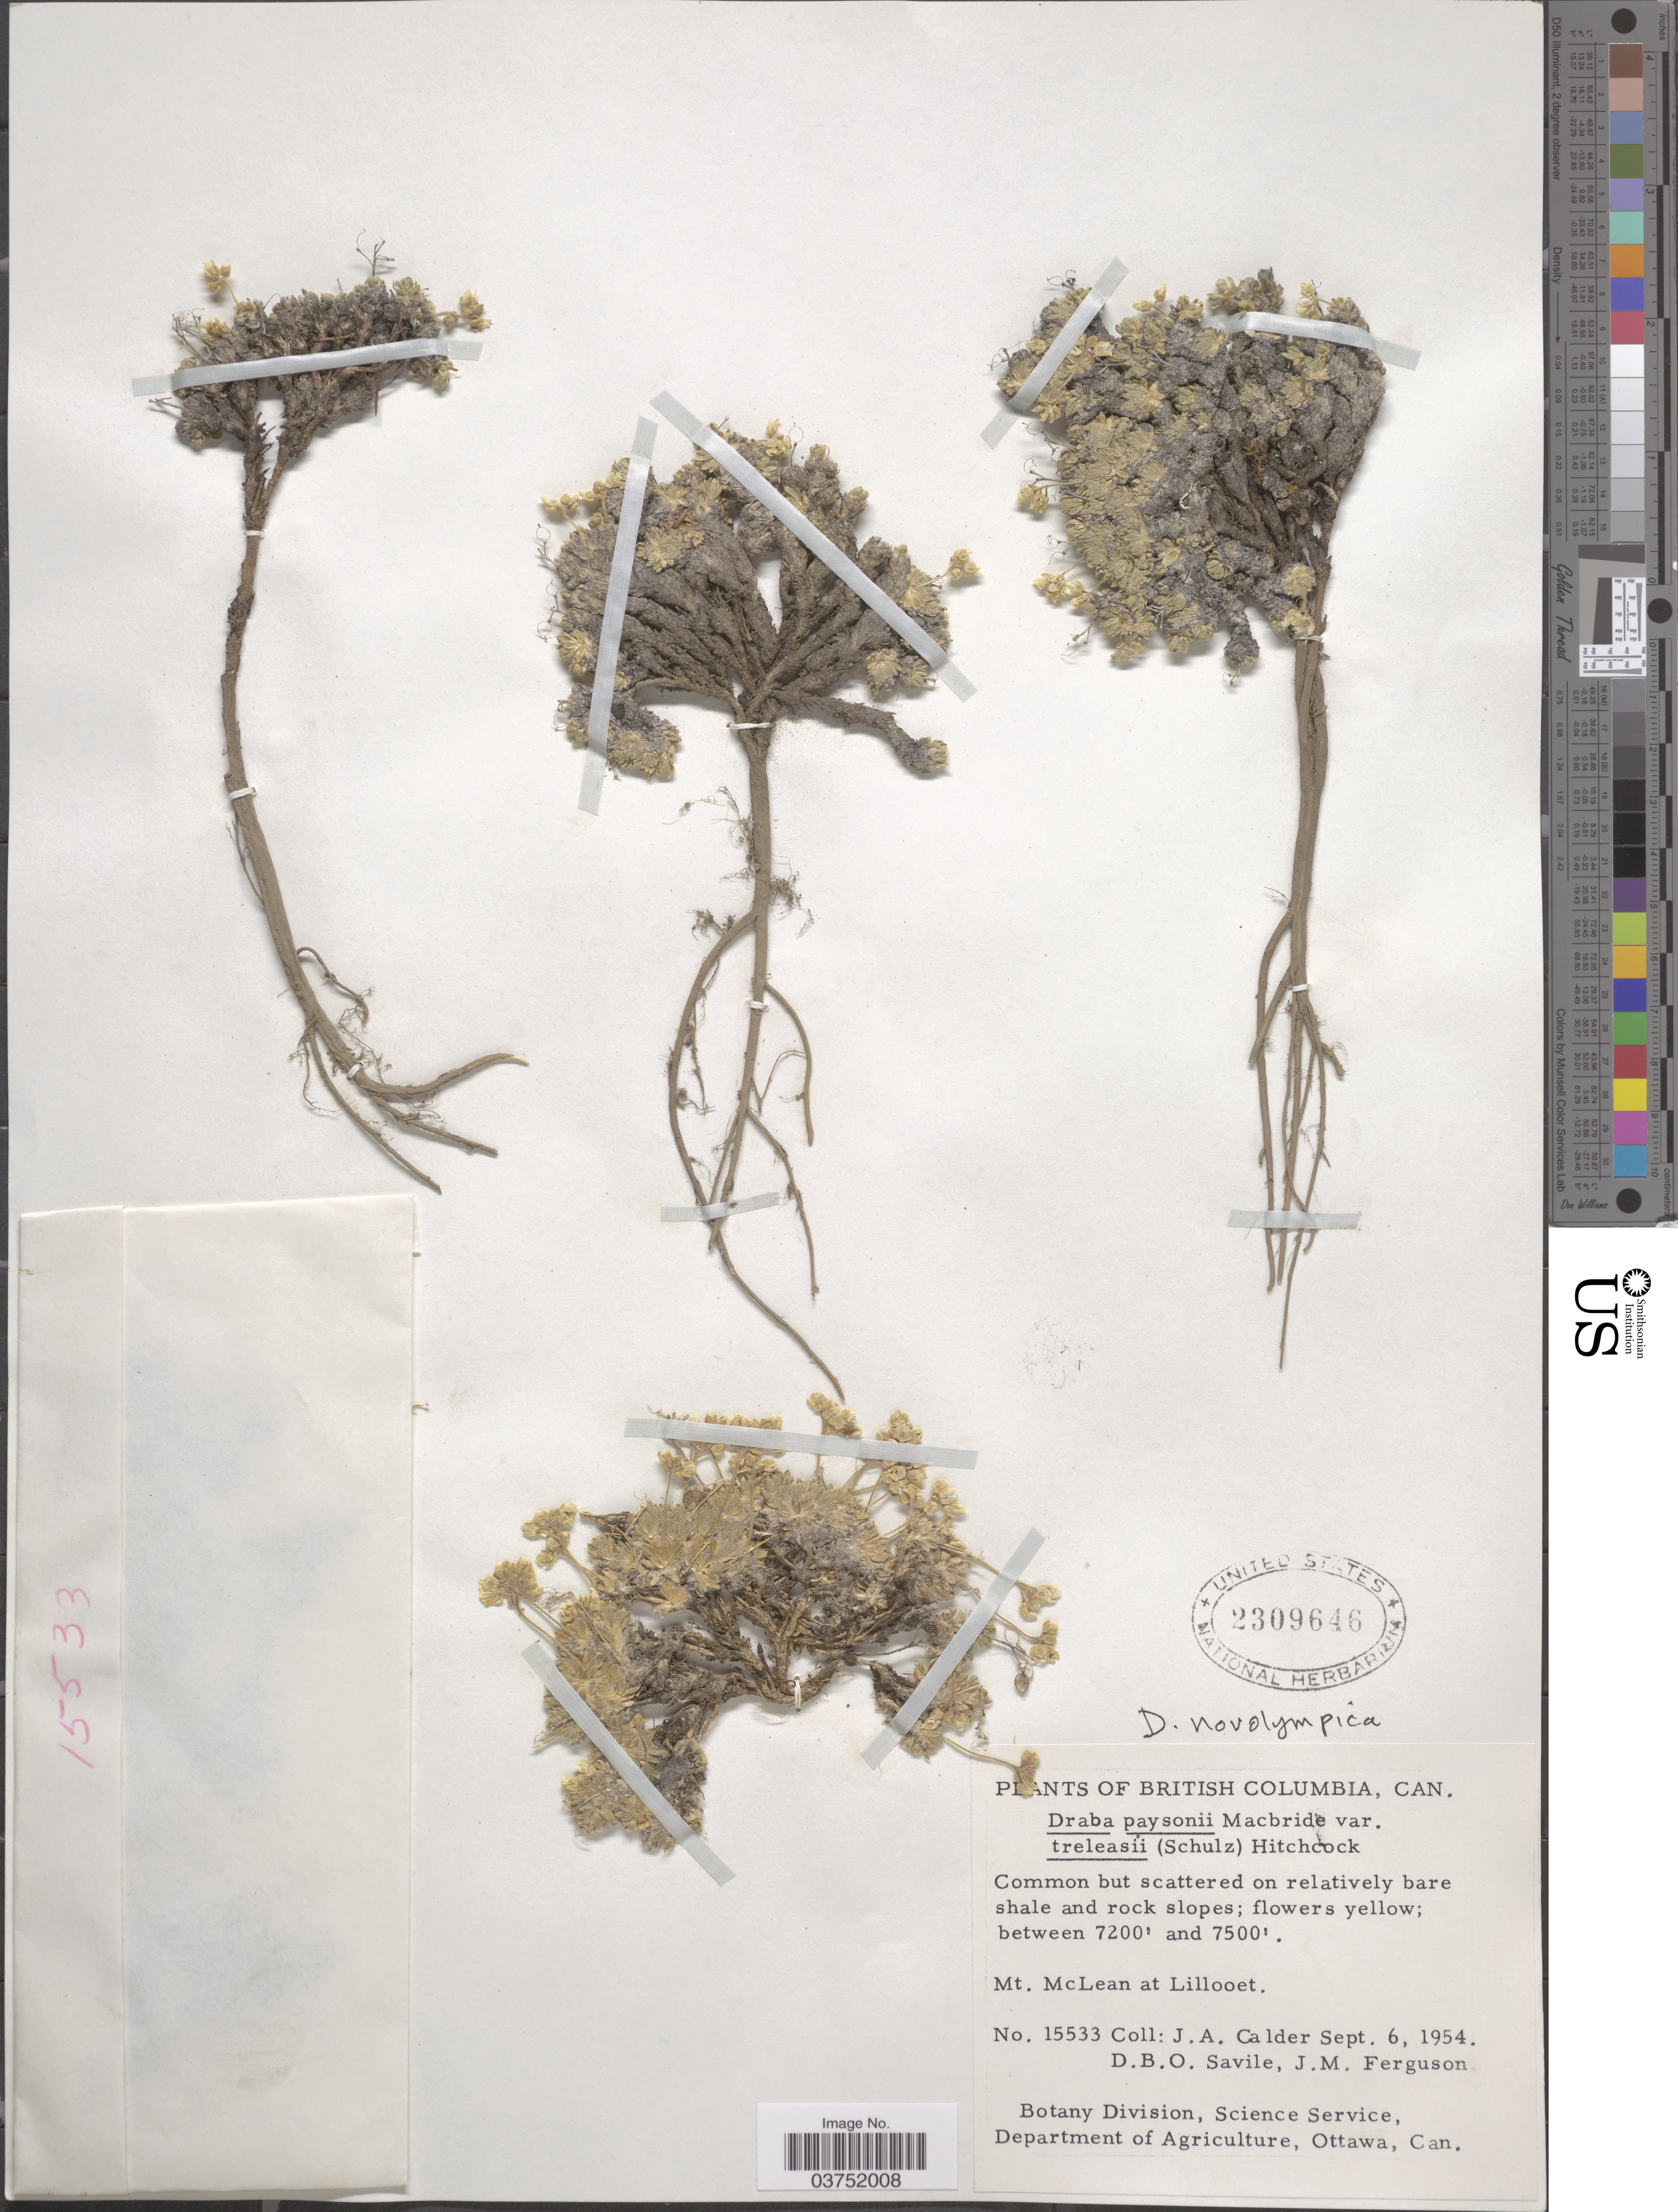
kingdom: Plantae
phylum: Tracheophyta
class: Magnoliopsida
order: Brassicales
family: Brassicaceae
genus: Draba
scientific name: Draba novolympica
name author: Payson & H. St. John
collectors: J. A. Calder, D. Savile & J. M. Ferguson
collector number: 15533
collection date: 1954-09-06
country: Canada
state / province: British Columbia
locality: Mt. McLean at Lillooet.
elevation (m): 2195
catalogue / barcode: US 2309646